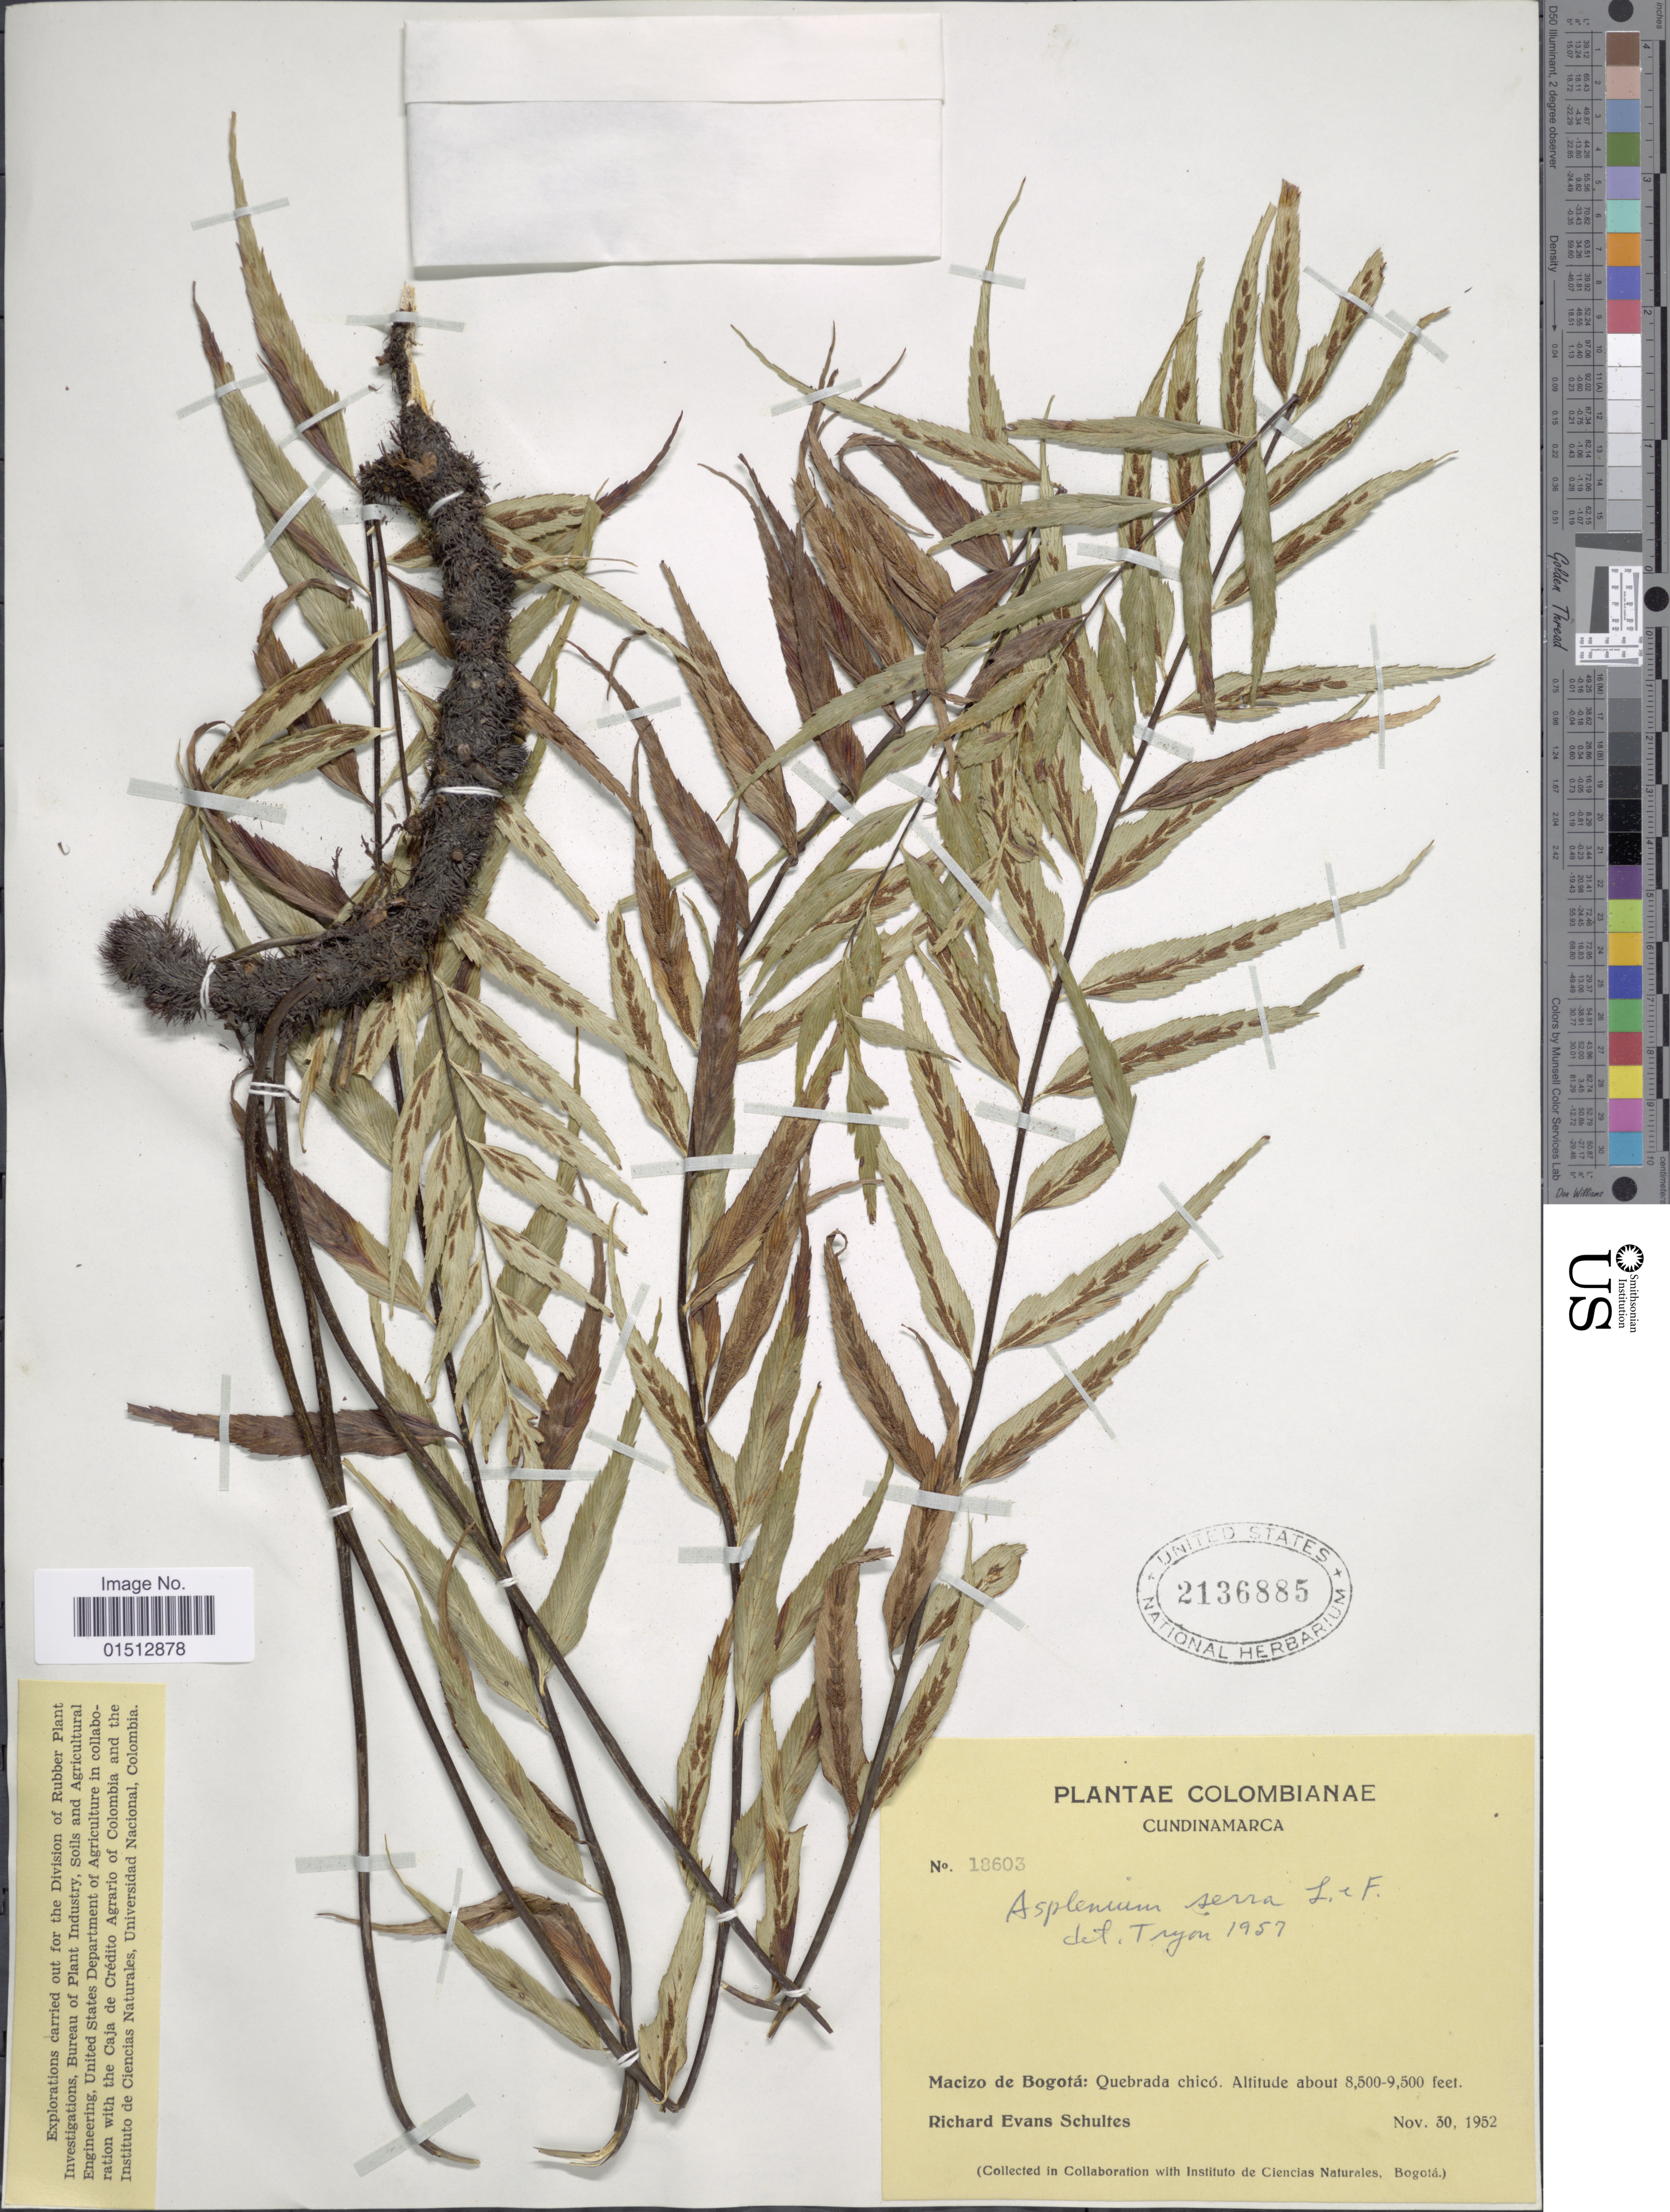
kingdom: Plantae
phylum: Tracheophyta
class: Polypodiopsida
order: Polypodiales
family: Aspleniaceae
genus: Asplenium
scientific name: Asplenium serra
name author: Langsd. & Fisch.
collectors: R. E. Schultes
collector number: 18603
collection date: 1952-11-30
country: Colombia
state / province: Cundinamarca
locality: Colombianae, Macizo de Bogota: Quebrada chico.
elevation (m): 8500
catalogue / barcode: US 2136885